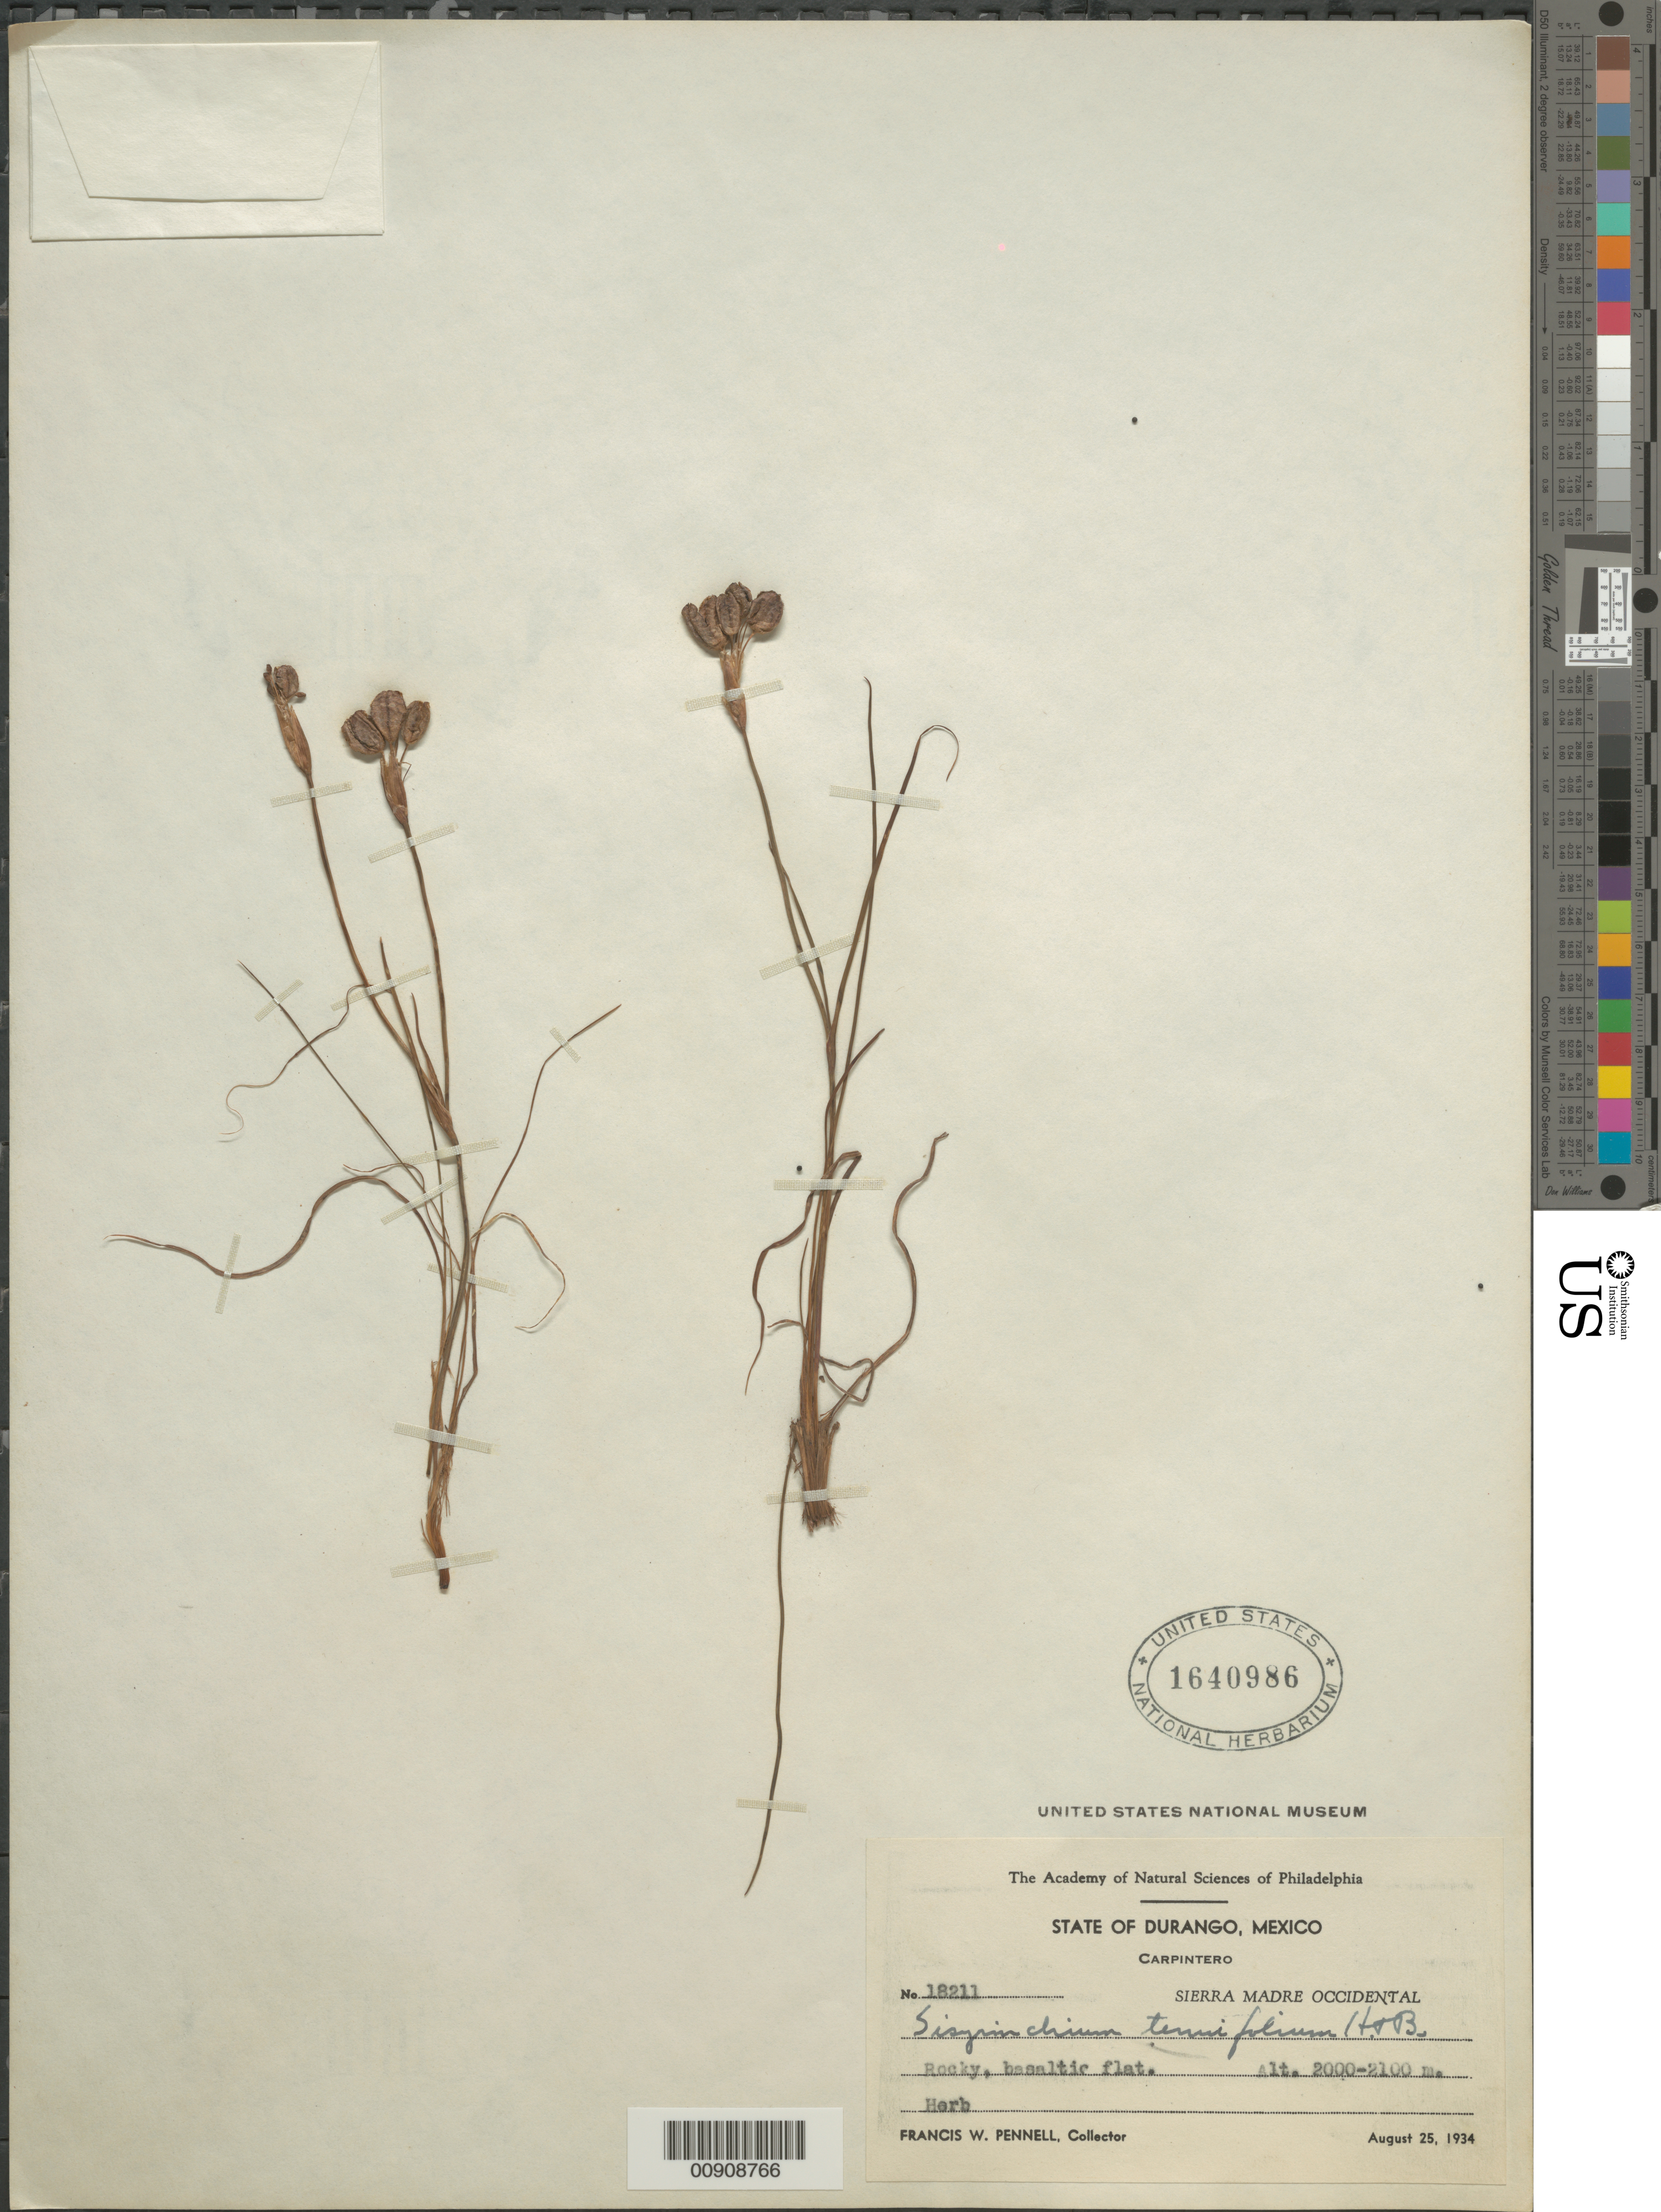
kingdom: Plantae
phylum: Tracheophyta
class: Liliopsida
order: Asparagales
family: Iridaceae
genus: Sisyrinchium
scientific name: Sisyrinchium tenuifolium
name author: Humb. & Bonpl. ex Willd.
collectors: F. W. Pennell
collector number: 18211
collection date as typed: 25 Aug 1934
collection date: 1934-08-25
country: Mexico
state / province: Durango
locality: Carpintero. State of Durango. Sierra Madre Occidental.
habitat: Rocky, basaltic flat.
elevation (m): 2100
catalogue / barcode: US 1640986